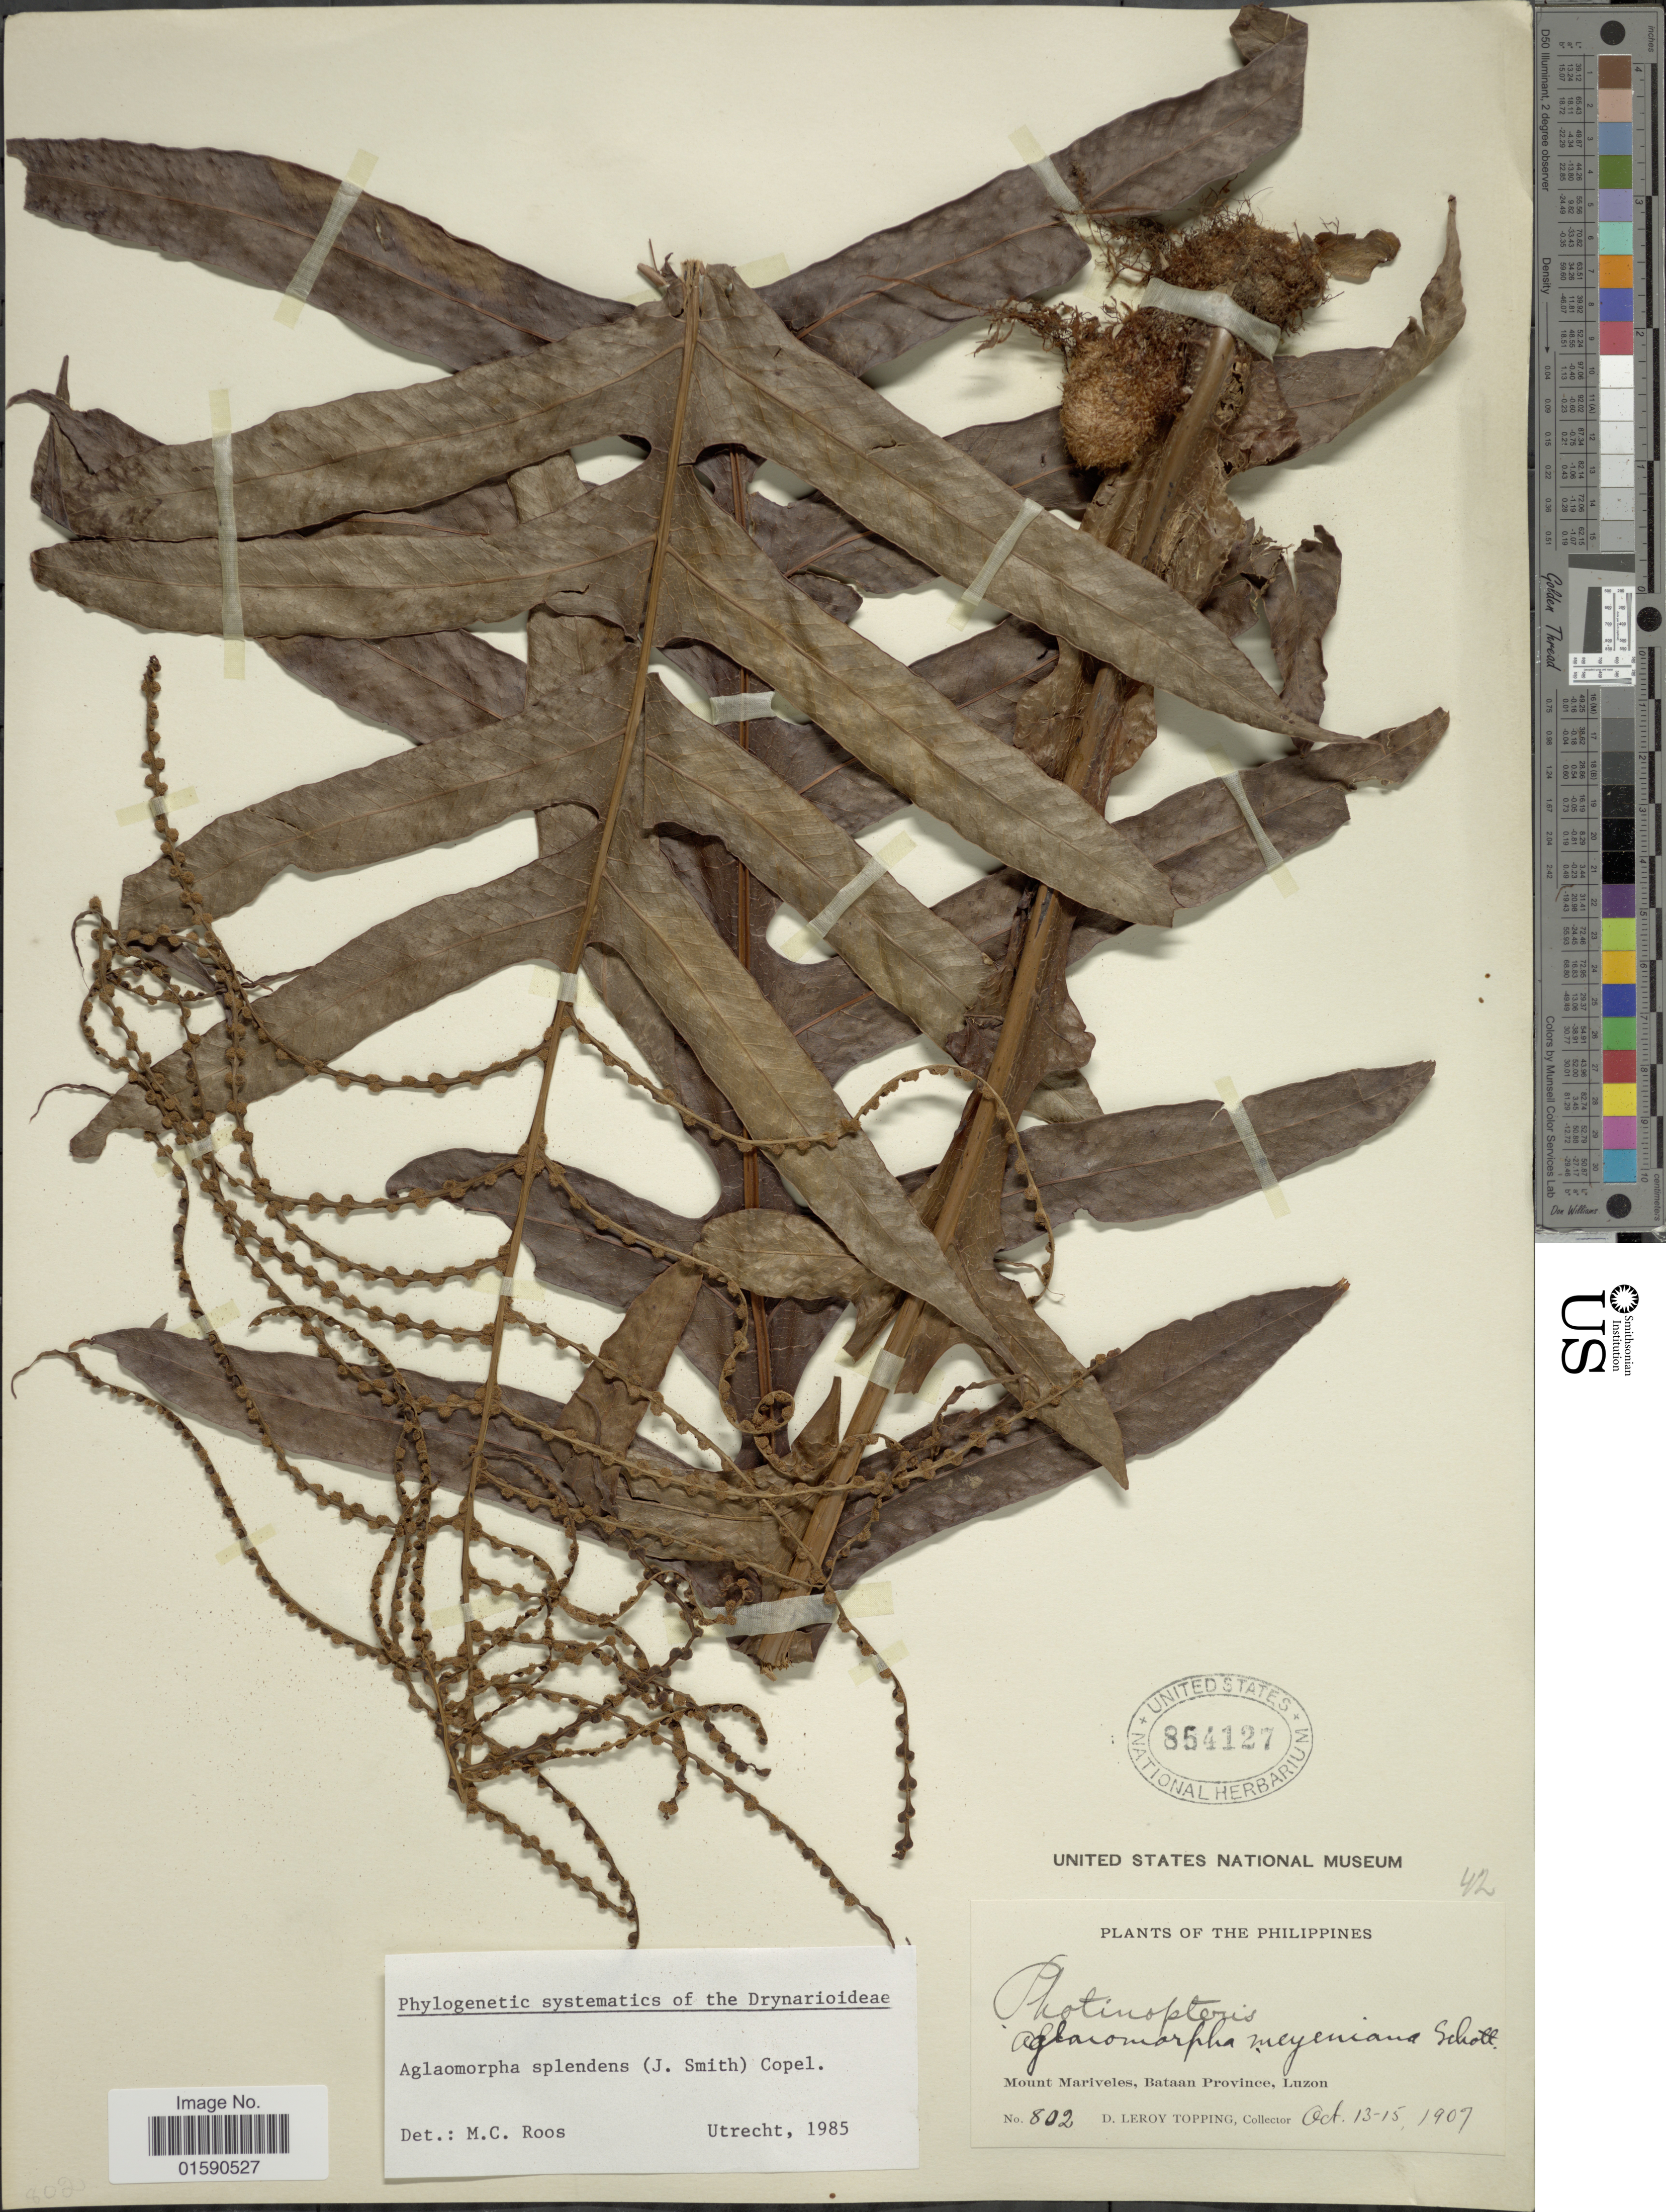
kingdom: Plantae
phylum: Tracheophyta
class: Polypodiopsida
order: Polypodiales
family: Polypodiaceae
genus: Aglaomorpha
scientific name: Aglaomorpha splendens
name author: (J. Sm.) Copel.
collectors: D. L. Topping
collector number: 802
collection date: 1907-10-13/1907-10-15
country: Philippines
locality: Mount Mariveles, Bataan Province, Luzon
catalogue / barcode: US 854127